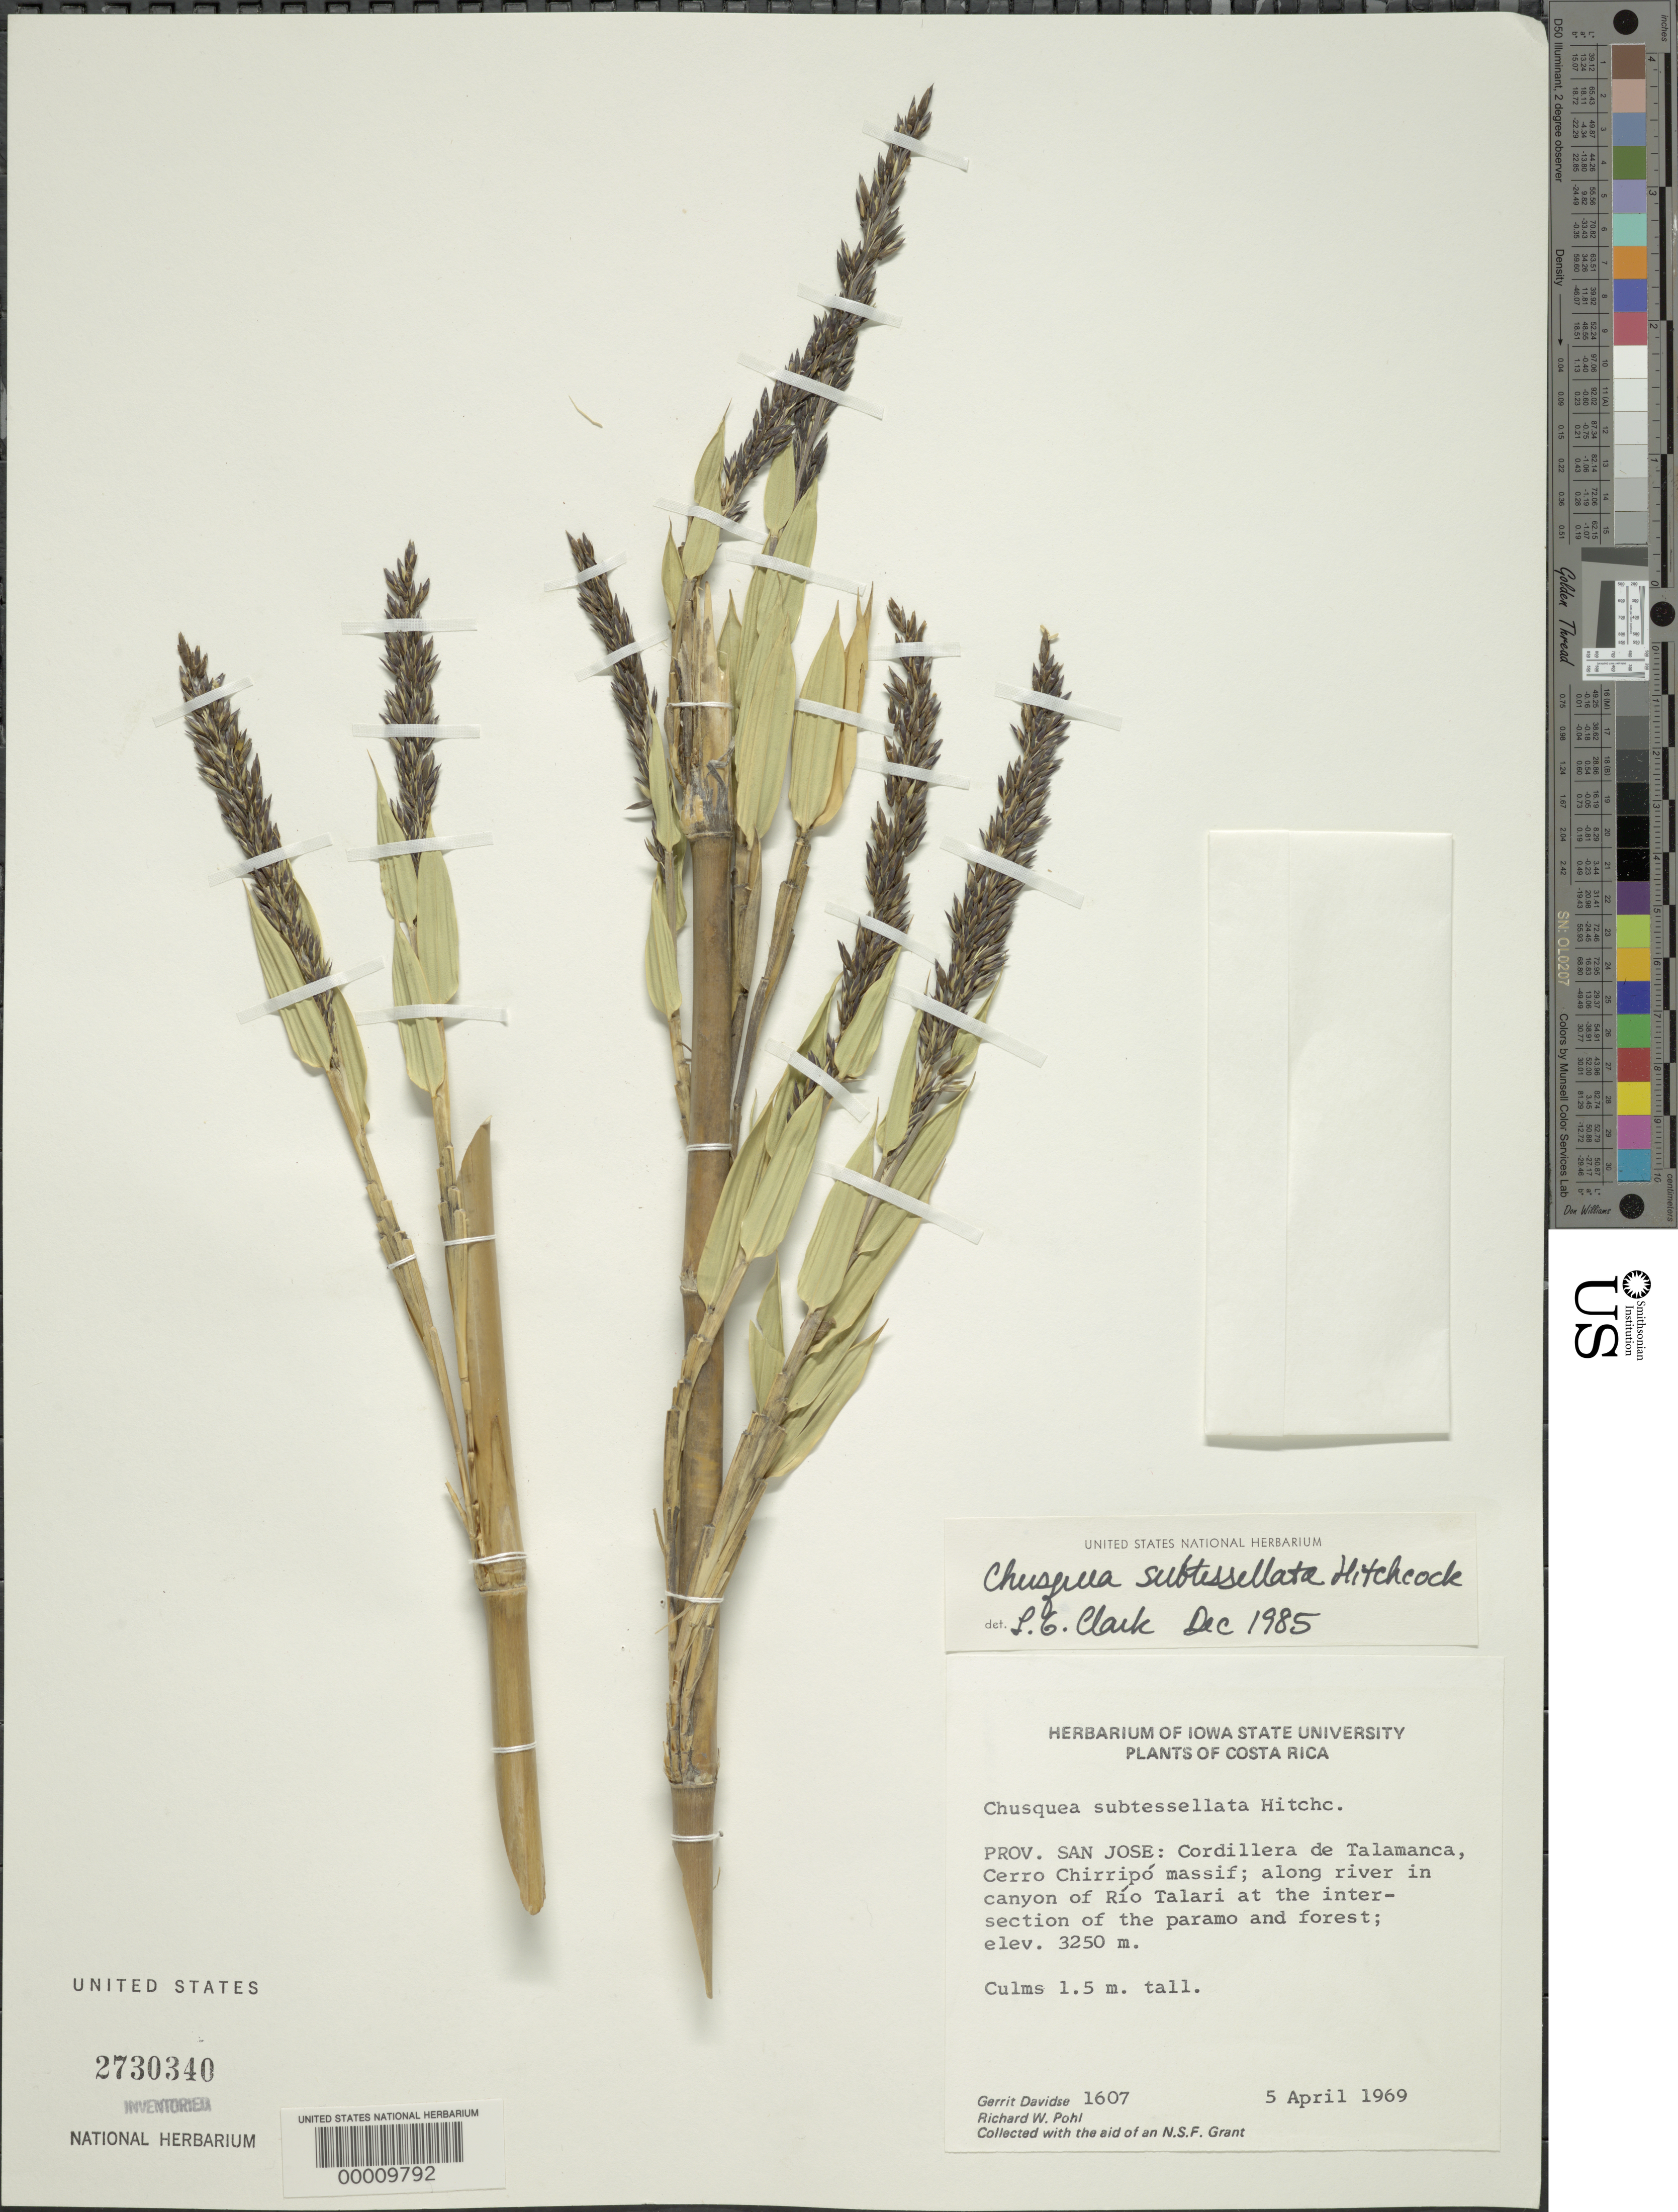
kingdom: Plantae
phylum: Tracheophyta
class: Liliopsida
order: Poales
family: Poaceae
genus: Chusquea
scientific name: Chusquea subtessellata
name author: Hitchc.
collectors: G. Davidse & R. W. Pohl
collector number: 1607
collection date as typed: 05 Apr 1969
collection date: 1969-04-05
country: Costa Rica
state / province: San José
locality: Cordillera de talamaca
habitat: Paramo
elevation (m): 3250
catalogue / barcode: US 2730340